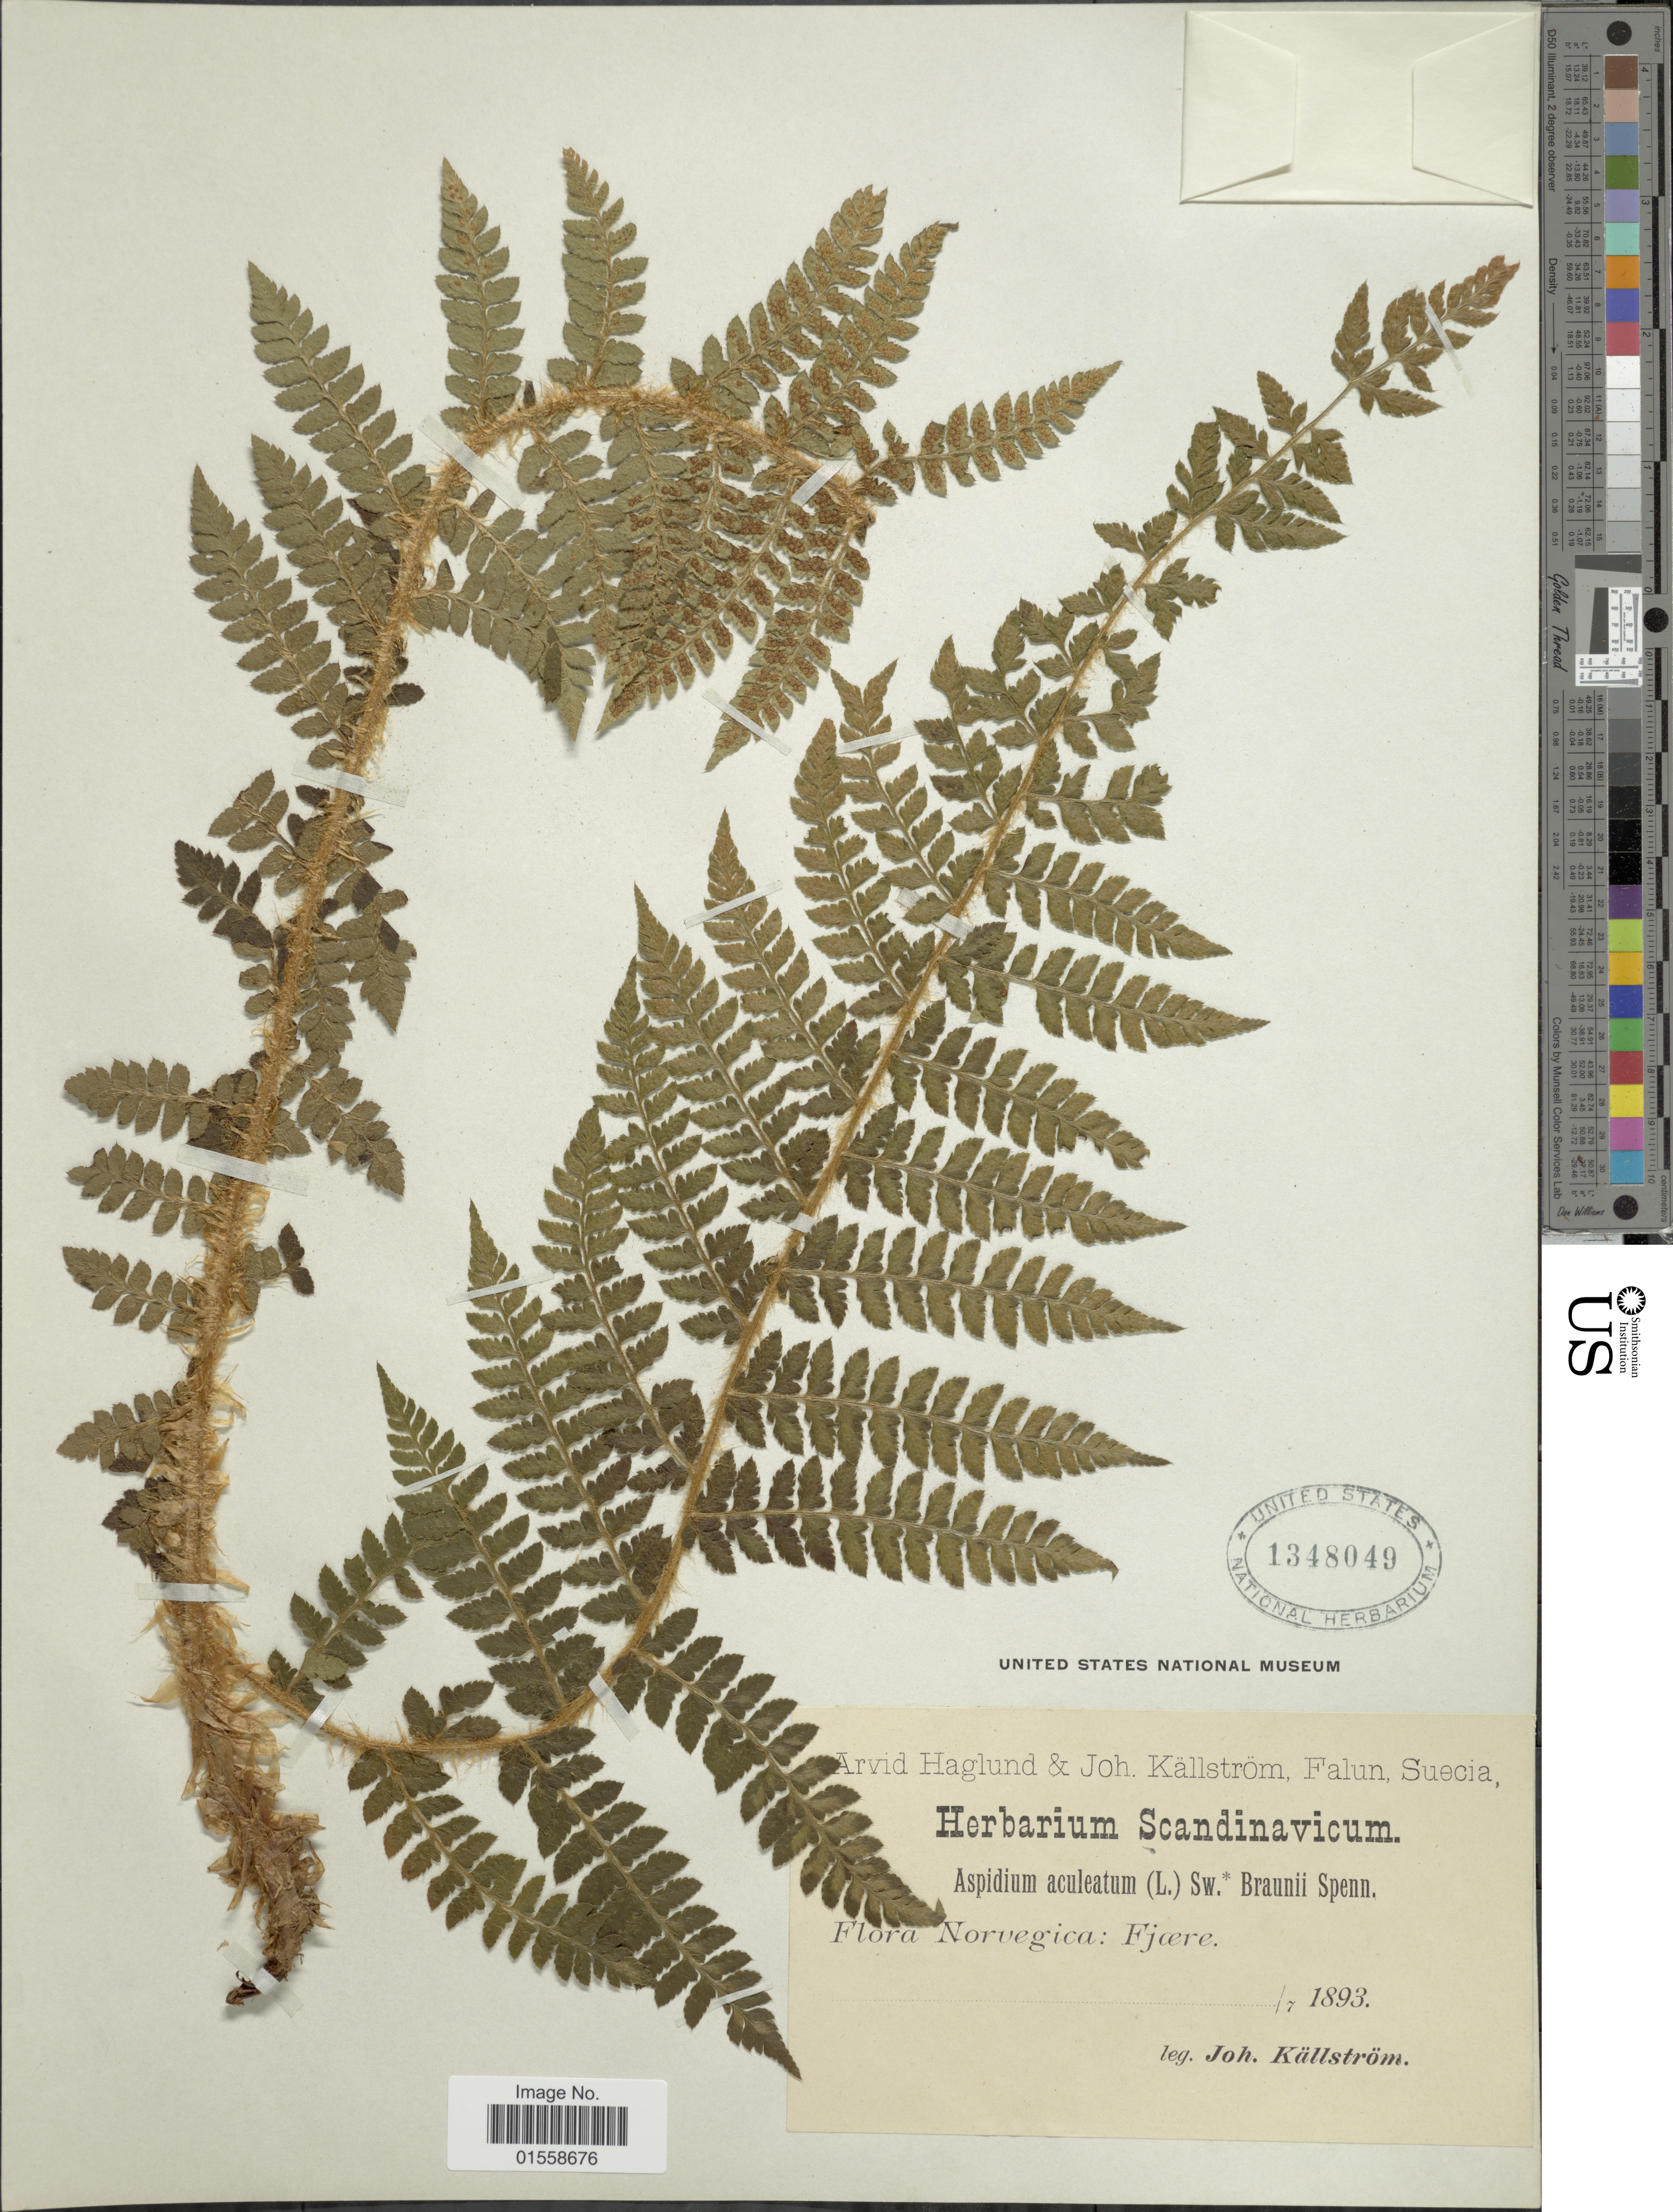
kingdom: Plantae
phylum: Tracheophyta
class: Polypodiopsida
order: Polypodiales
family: Dryopteridaceae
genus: Polystichum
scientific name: Polystichum braunii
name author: (Spenn.) Fée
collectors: J. Källström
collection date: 1893-07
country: Norway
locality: Norvegica: Fjaere.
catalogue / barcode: US 1348049